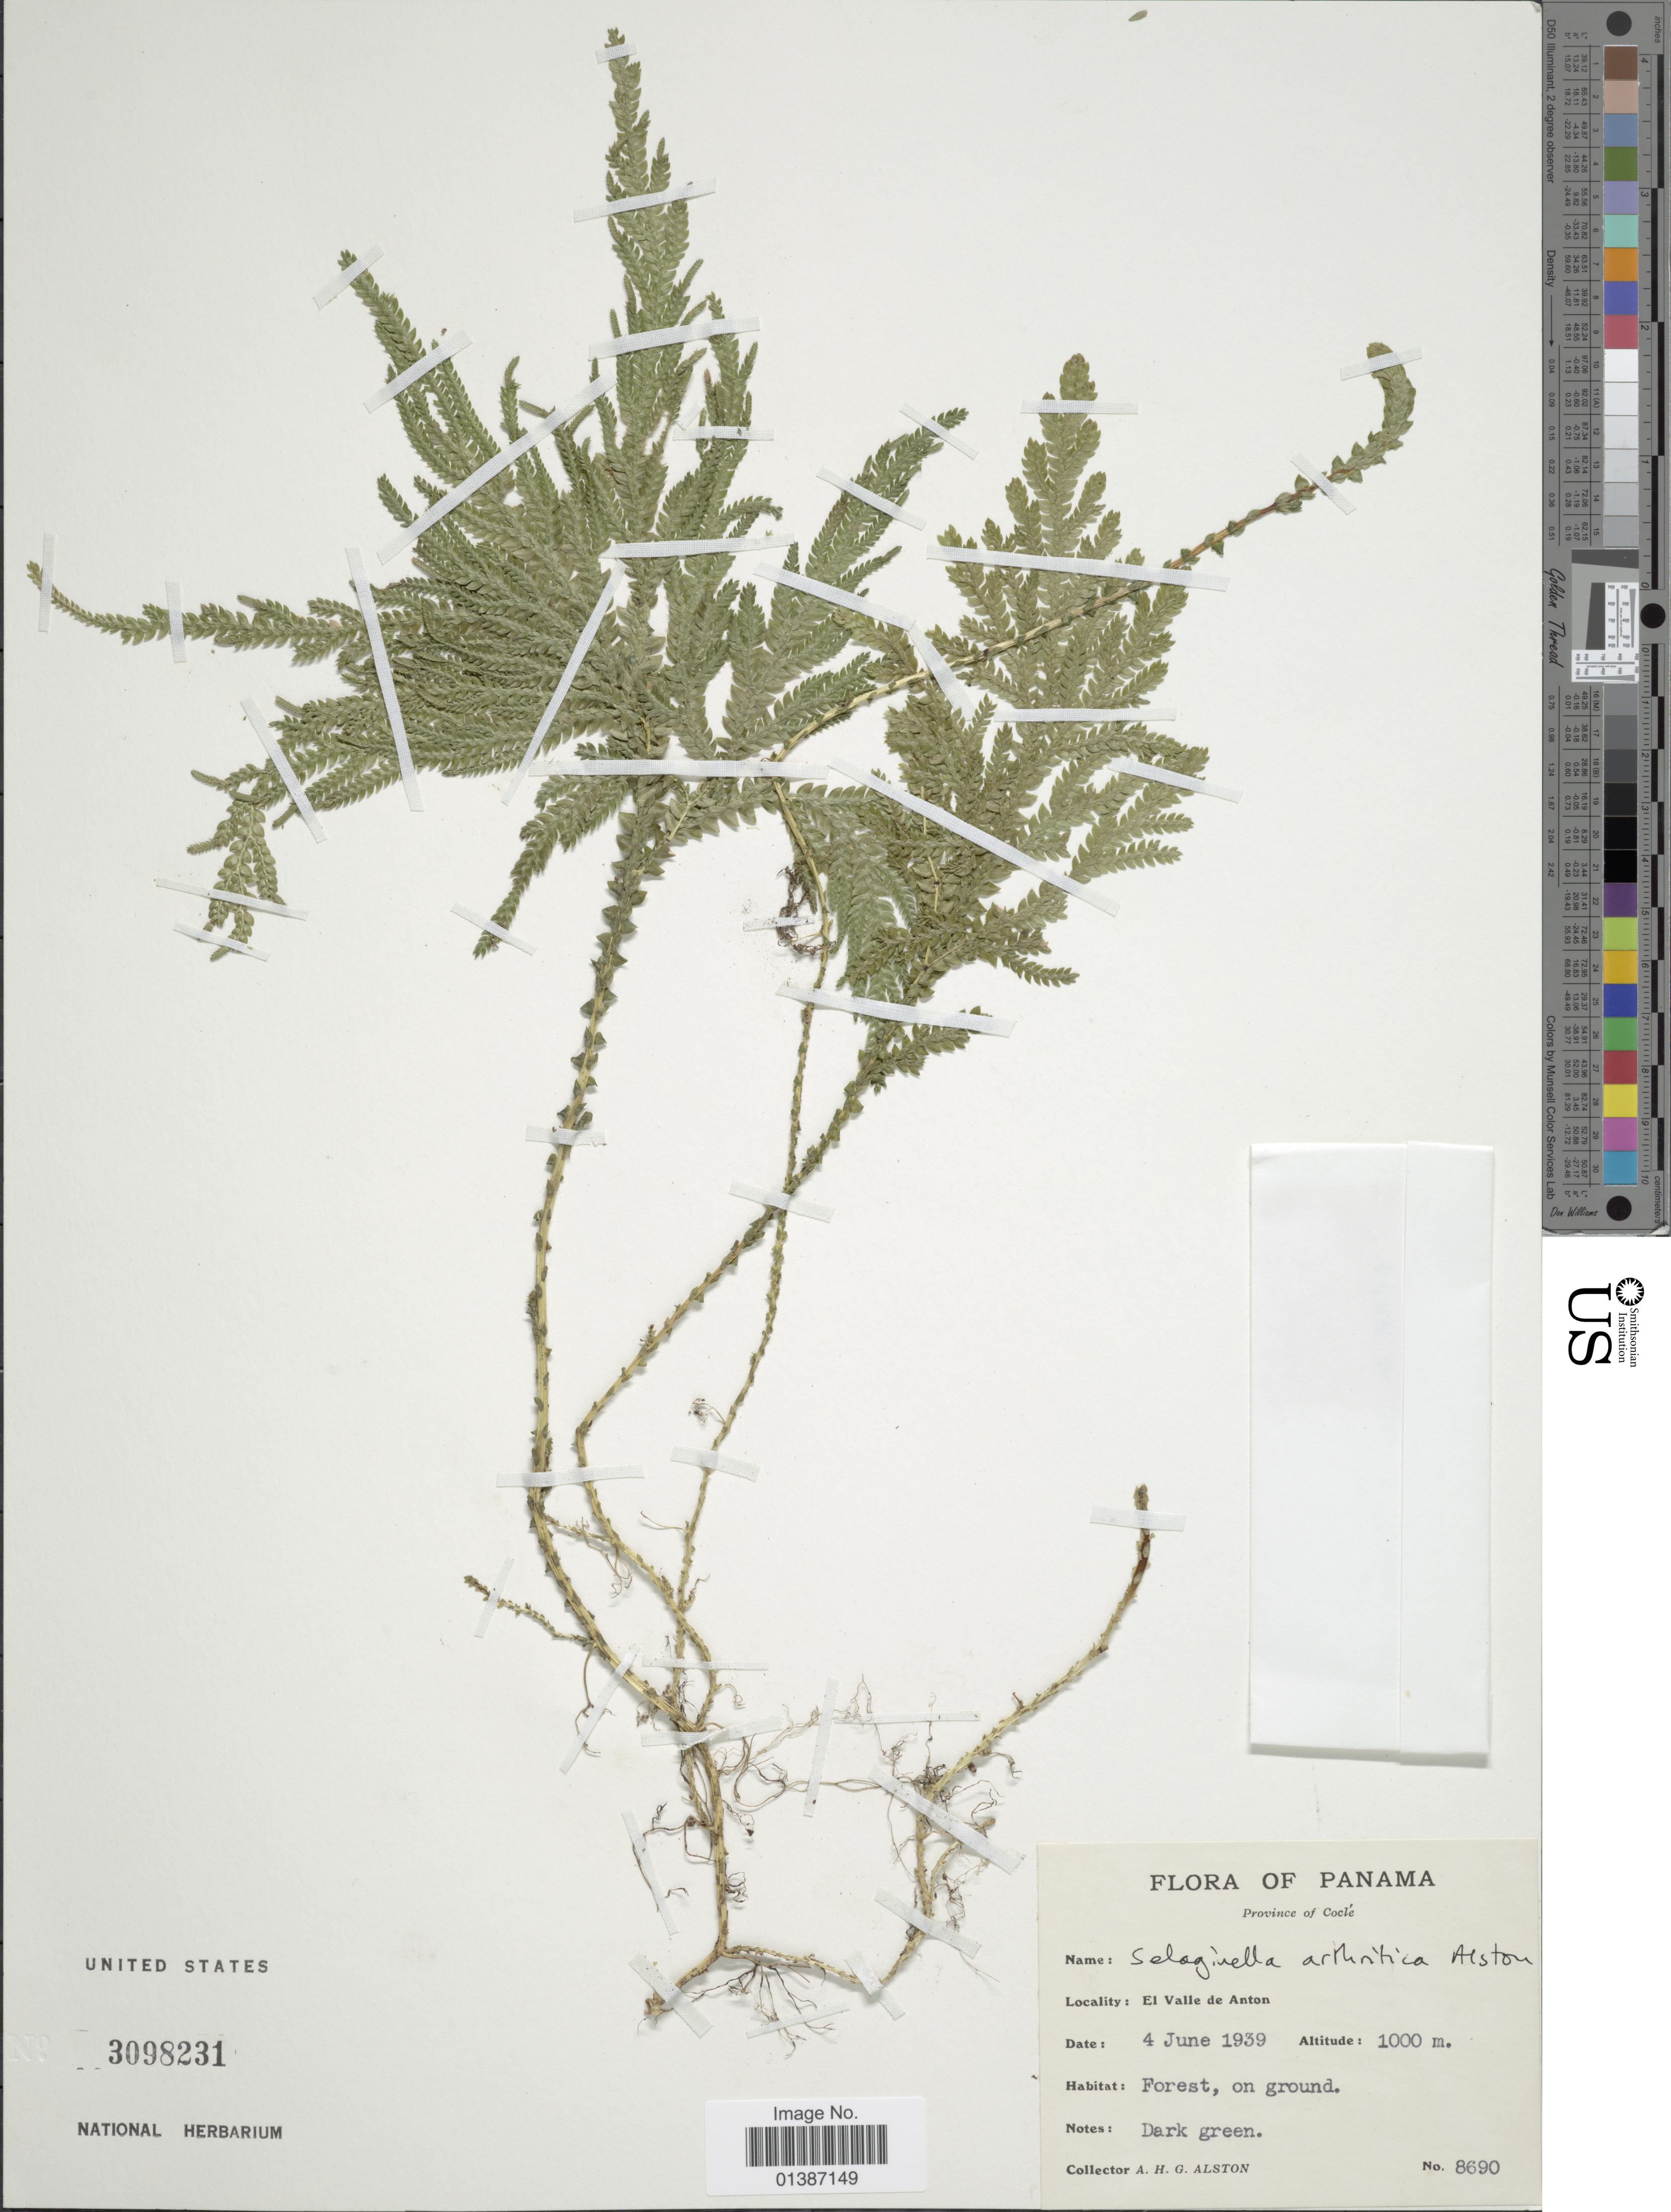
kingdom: Plantae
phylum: Tracheophyta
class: Lycopodiopsida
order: Selaginellales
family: Selaginellaceae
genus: Selaginella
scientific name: Selaginella arthritica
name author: Alston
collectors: A. H. Alston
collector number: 8690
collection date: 1939-06-04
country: Panama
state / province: Coclé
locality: Province of Coclé. El Valle de Anton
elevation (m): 1000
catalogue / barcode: US 3098231